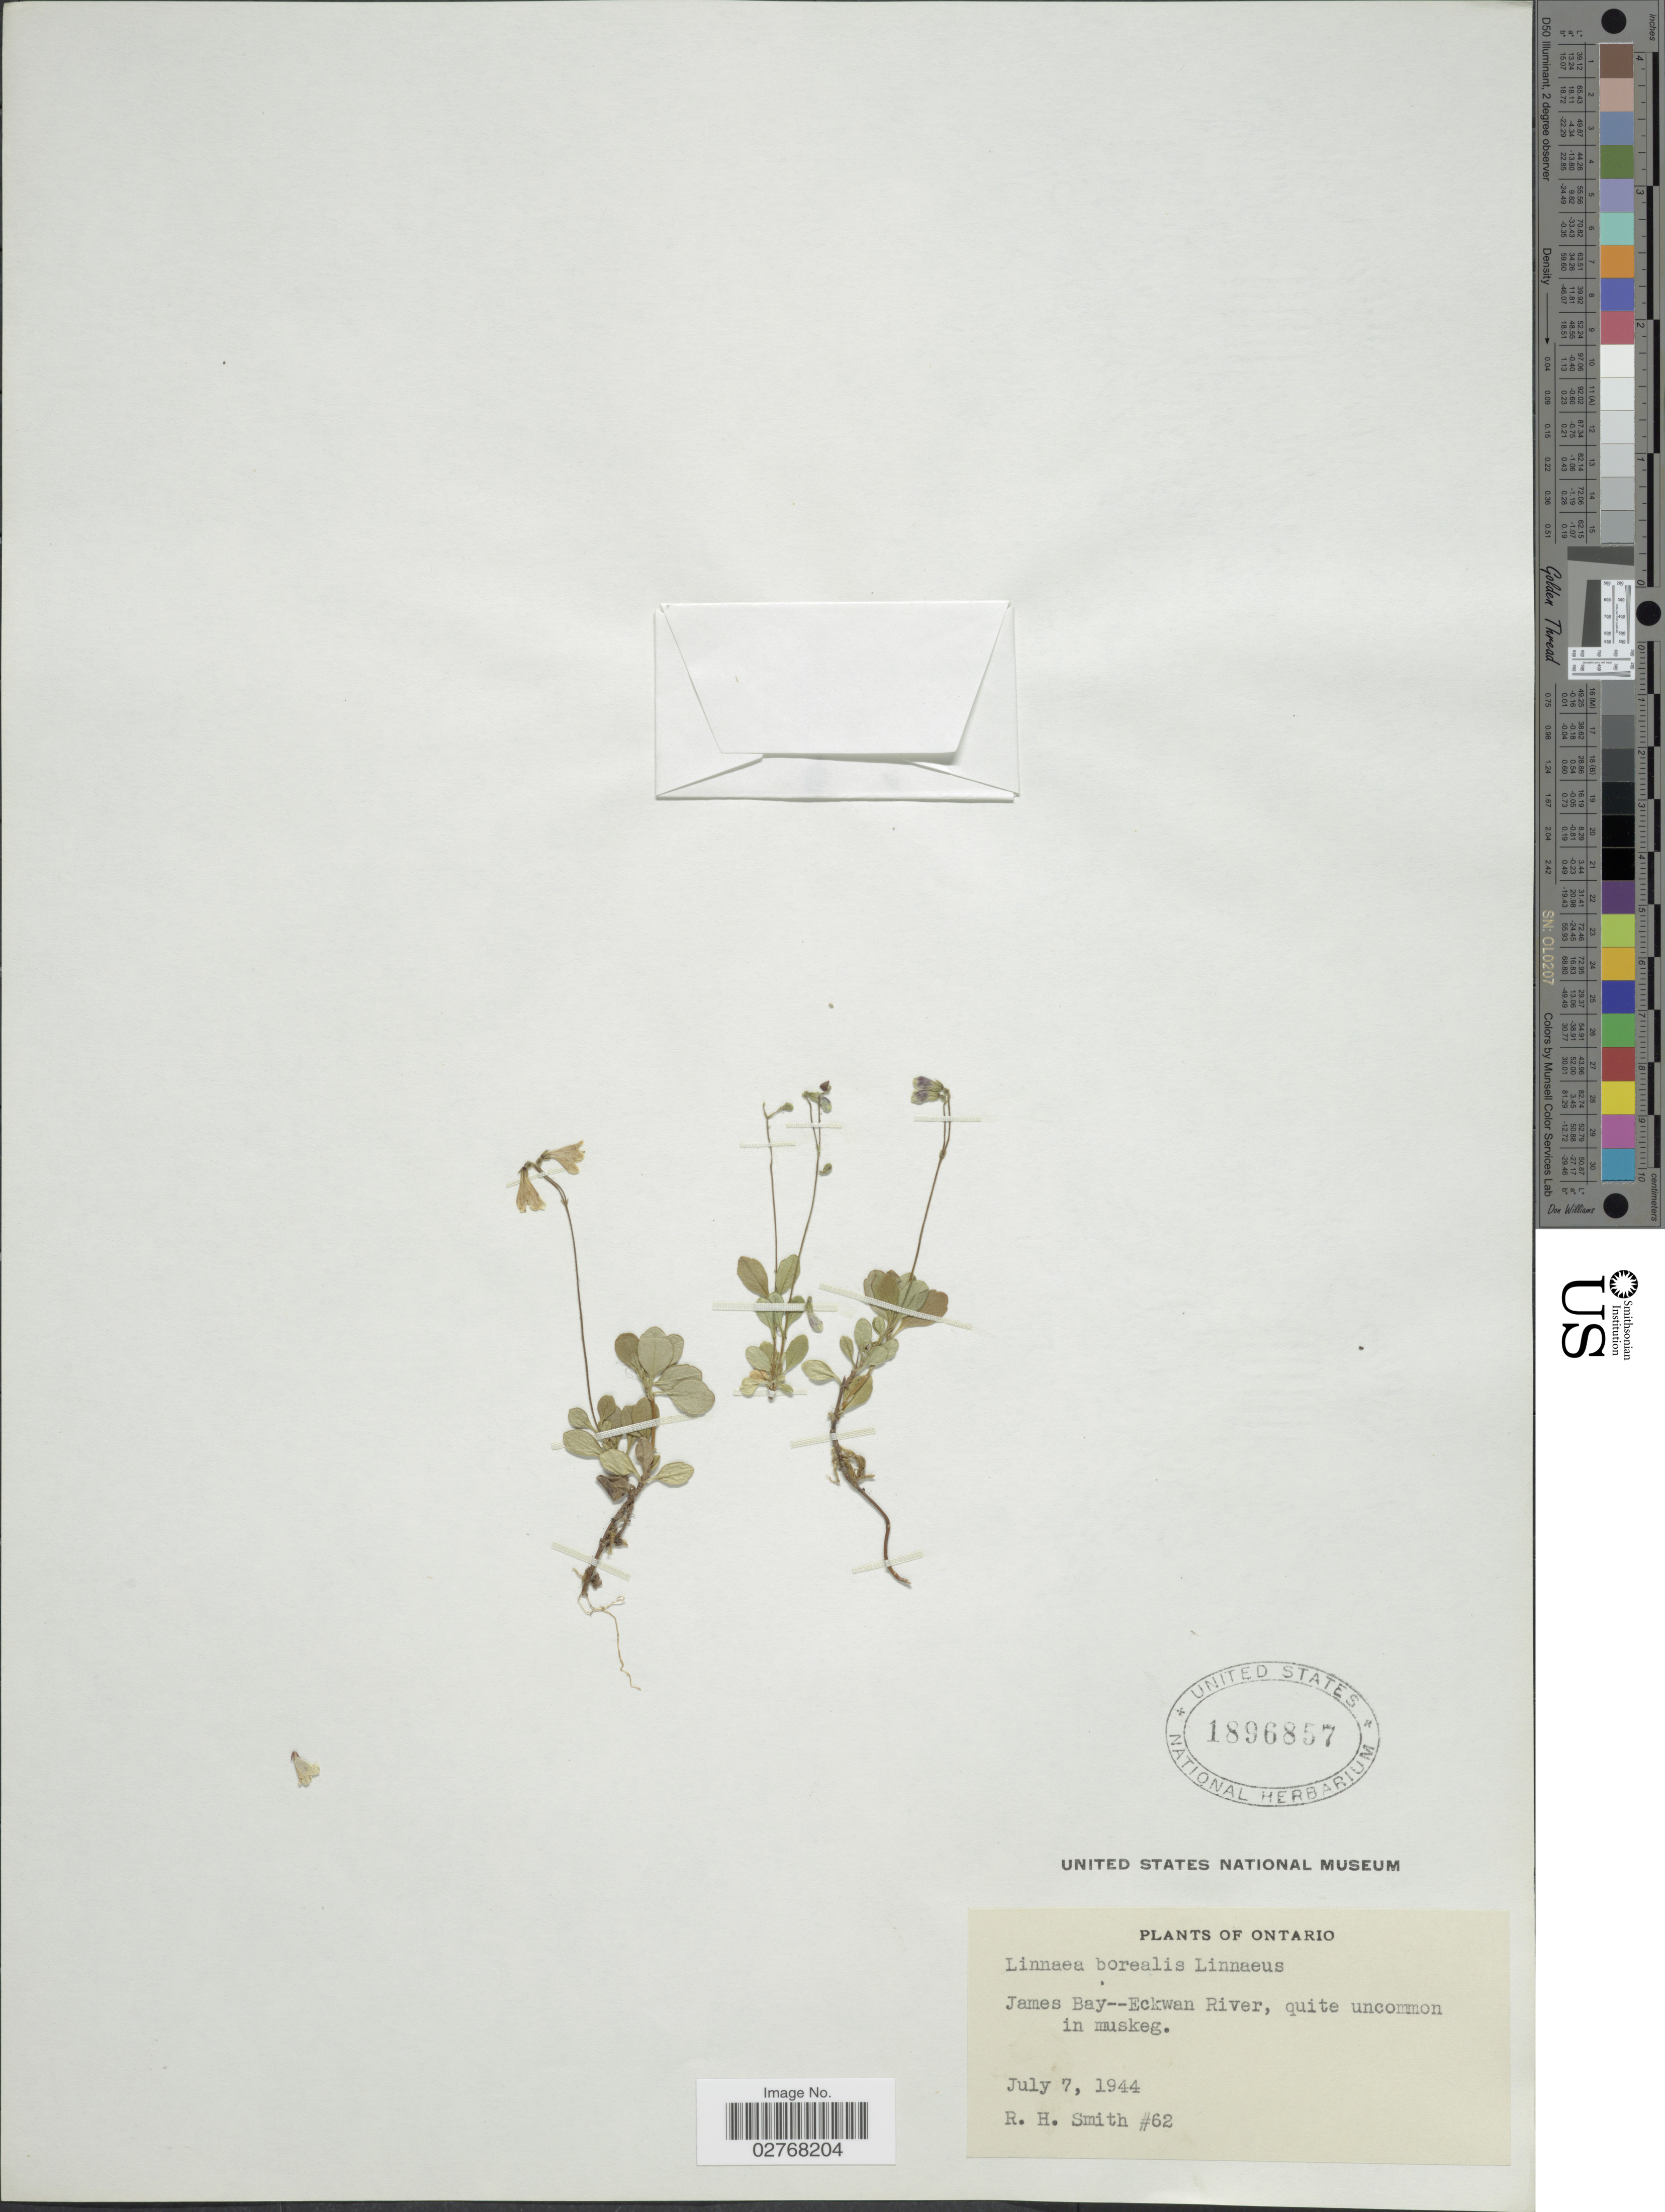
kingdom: Plantae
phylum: Tracheophyta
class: Magnoliopsida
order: Dipsacales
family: Caprifoliaceae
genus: Linnaea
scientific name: Linnaea borealis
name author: L.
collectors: R. H. Smith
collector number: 62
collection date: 1944-07-07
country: Canada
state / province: Ontario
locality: James Bay--Eckwan River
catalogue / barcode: US 1896857